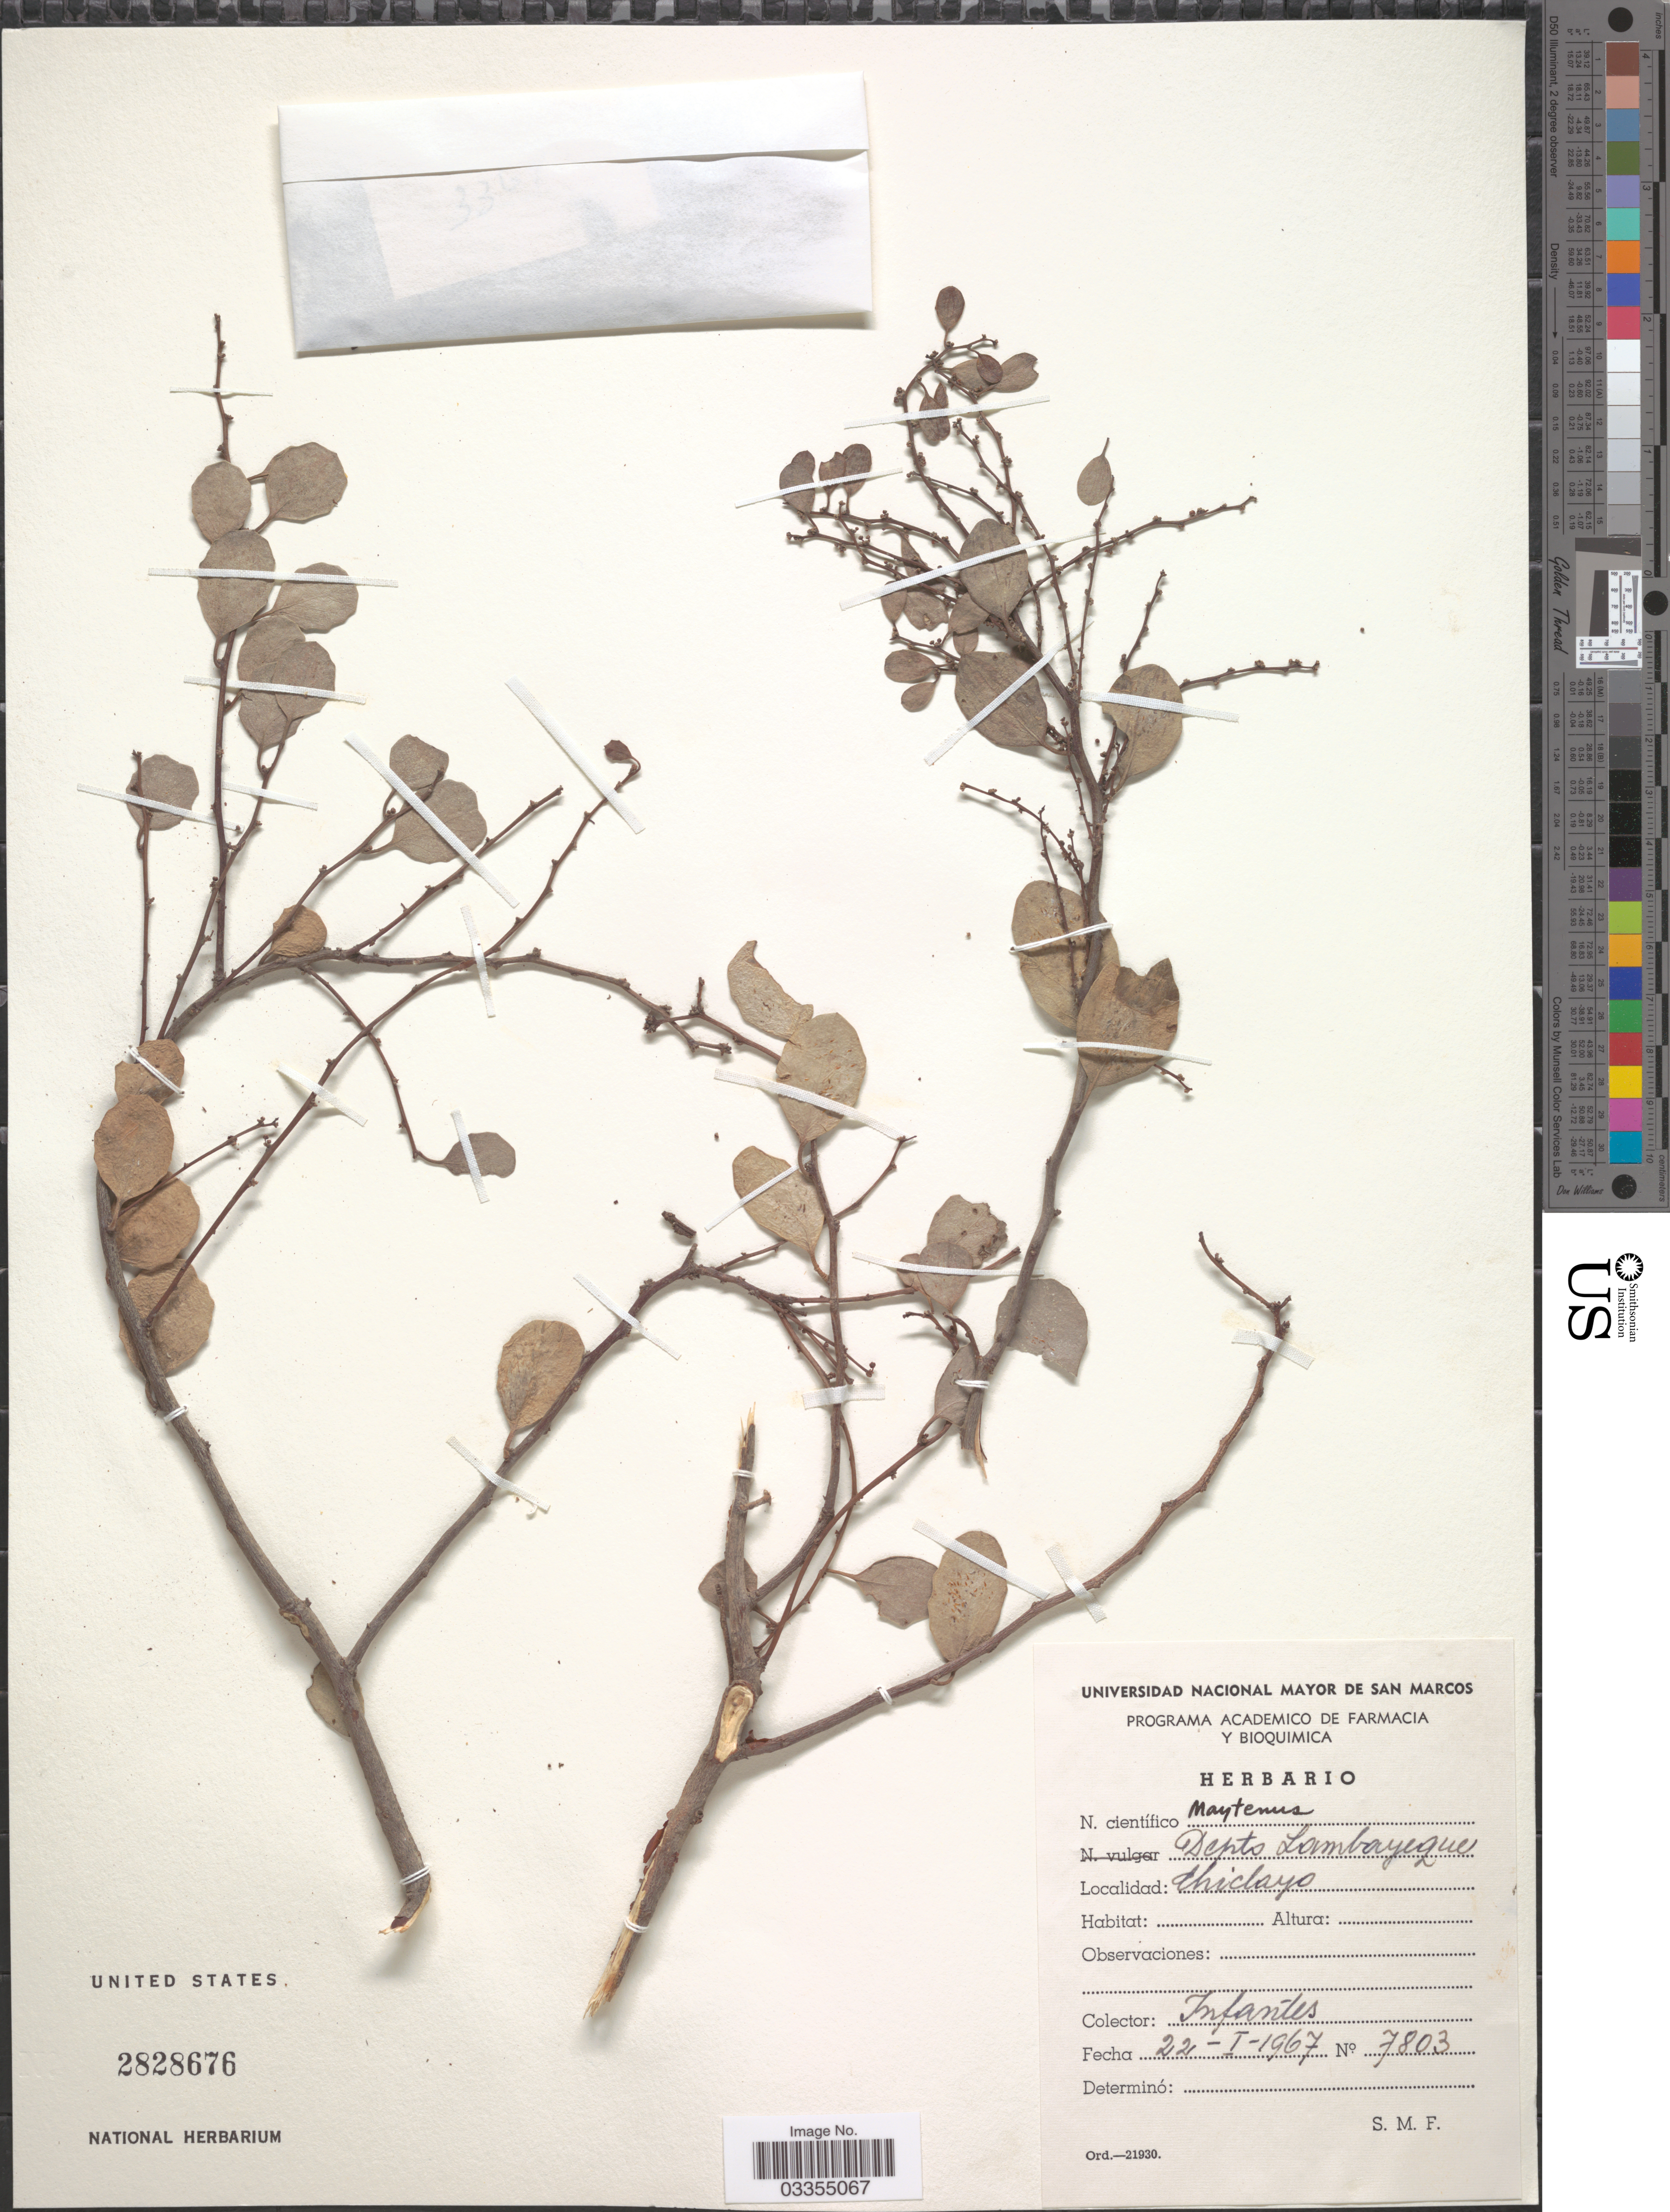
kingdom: Plantae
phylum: Tracheophyta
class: Magnoliopsida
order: Celastrales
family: Celastraceae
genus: Maytenus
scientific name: Maytenus sp.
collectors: Infantes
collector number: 7803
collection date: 1967-01-22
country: Peru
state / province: Lambayeque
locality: Depto. Lambayeque. Chiclayo.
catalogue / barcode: US 2828676